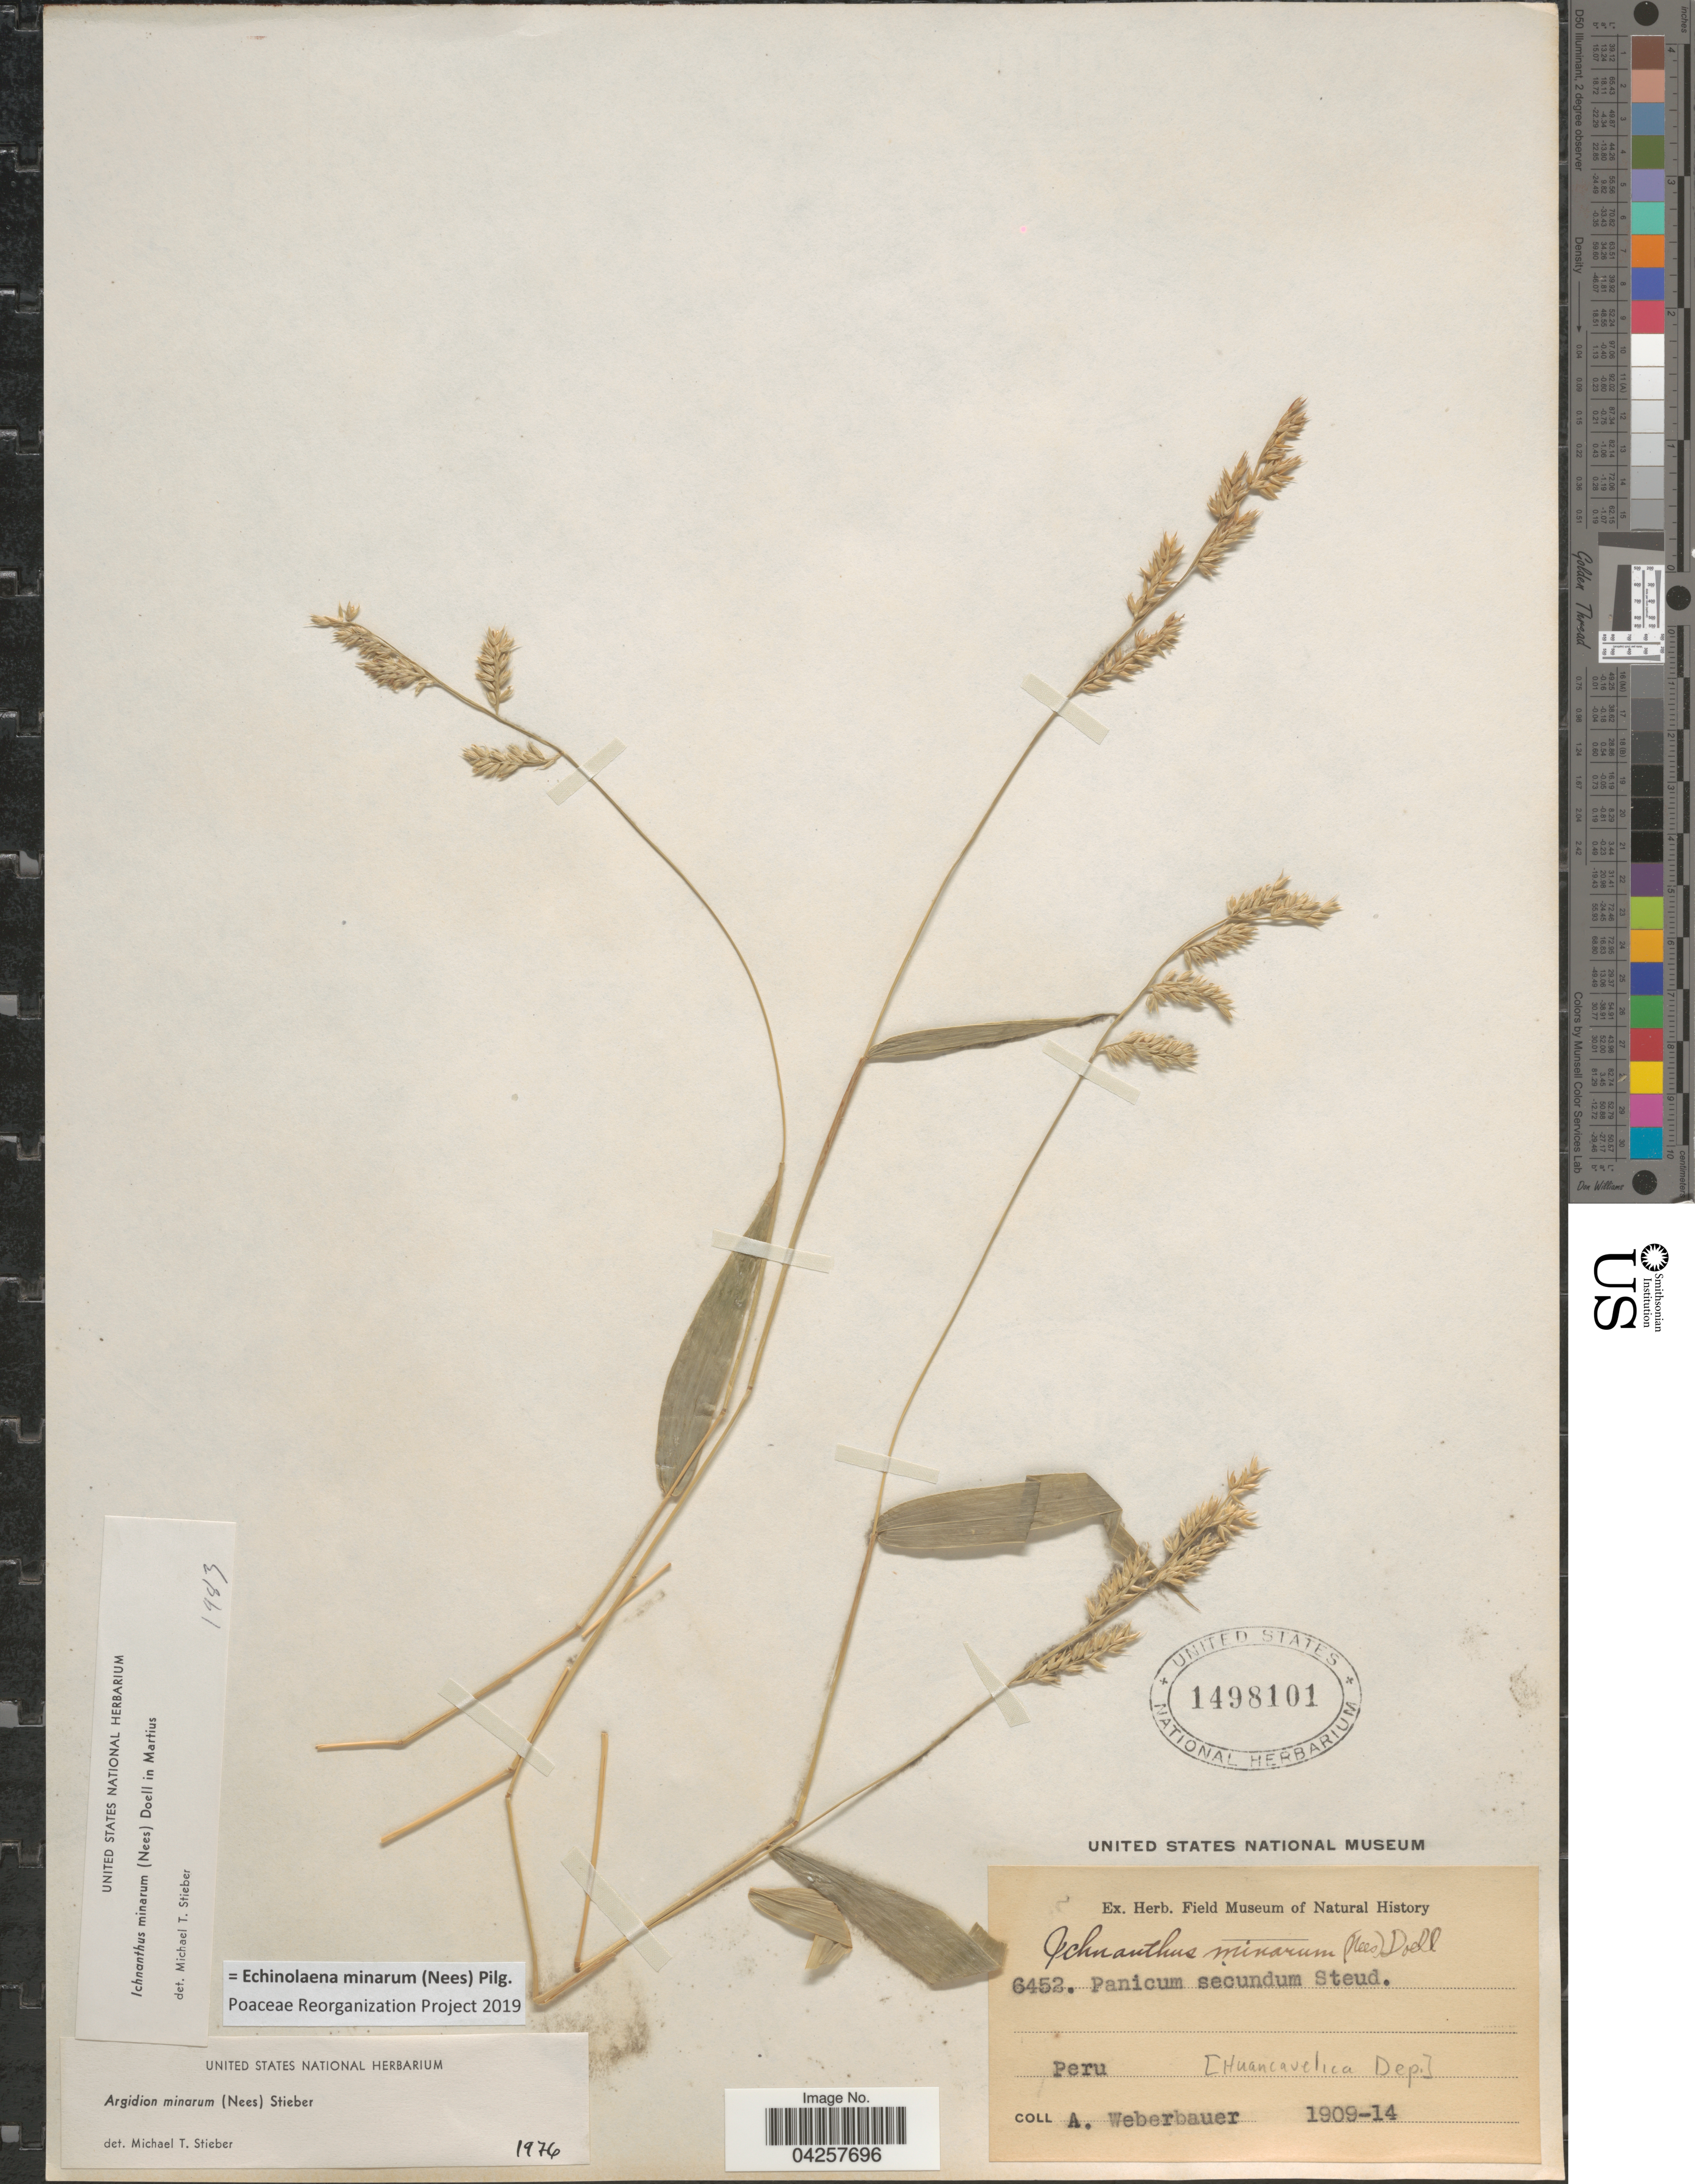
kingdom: Plantae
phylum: Tracheophyta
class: Liliopsida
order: Poales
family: Poaceae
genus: Echinolaena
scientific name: Echinolaena minarum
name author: (Nees) Pilg.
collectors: A. Weberbauer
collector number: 6452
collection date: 1909/1914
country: Peru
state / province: Huancavelica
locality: [Huancavelica Dep.].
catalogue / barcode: US 1498101